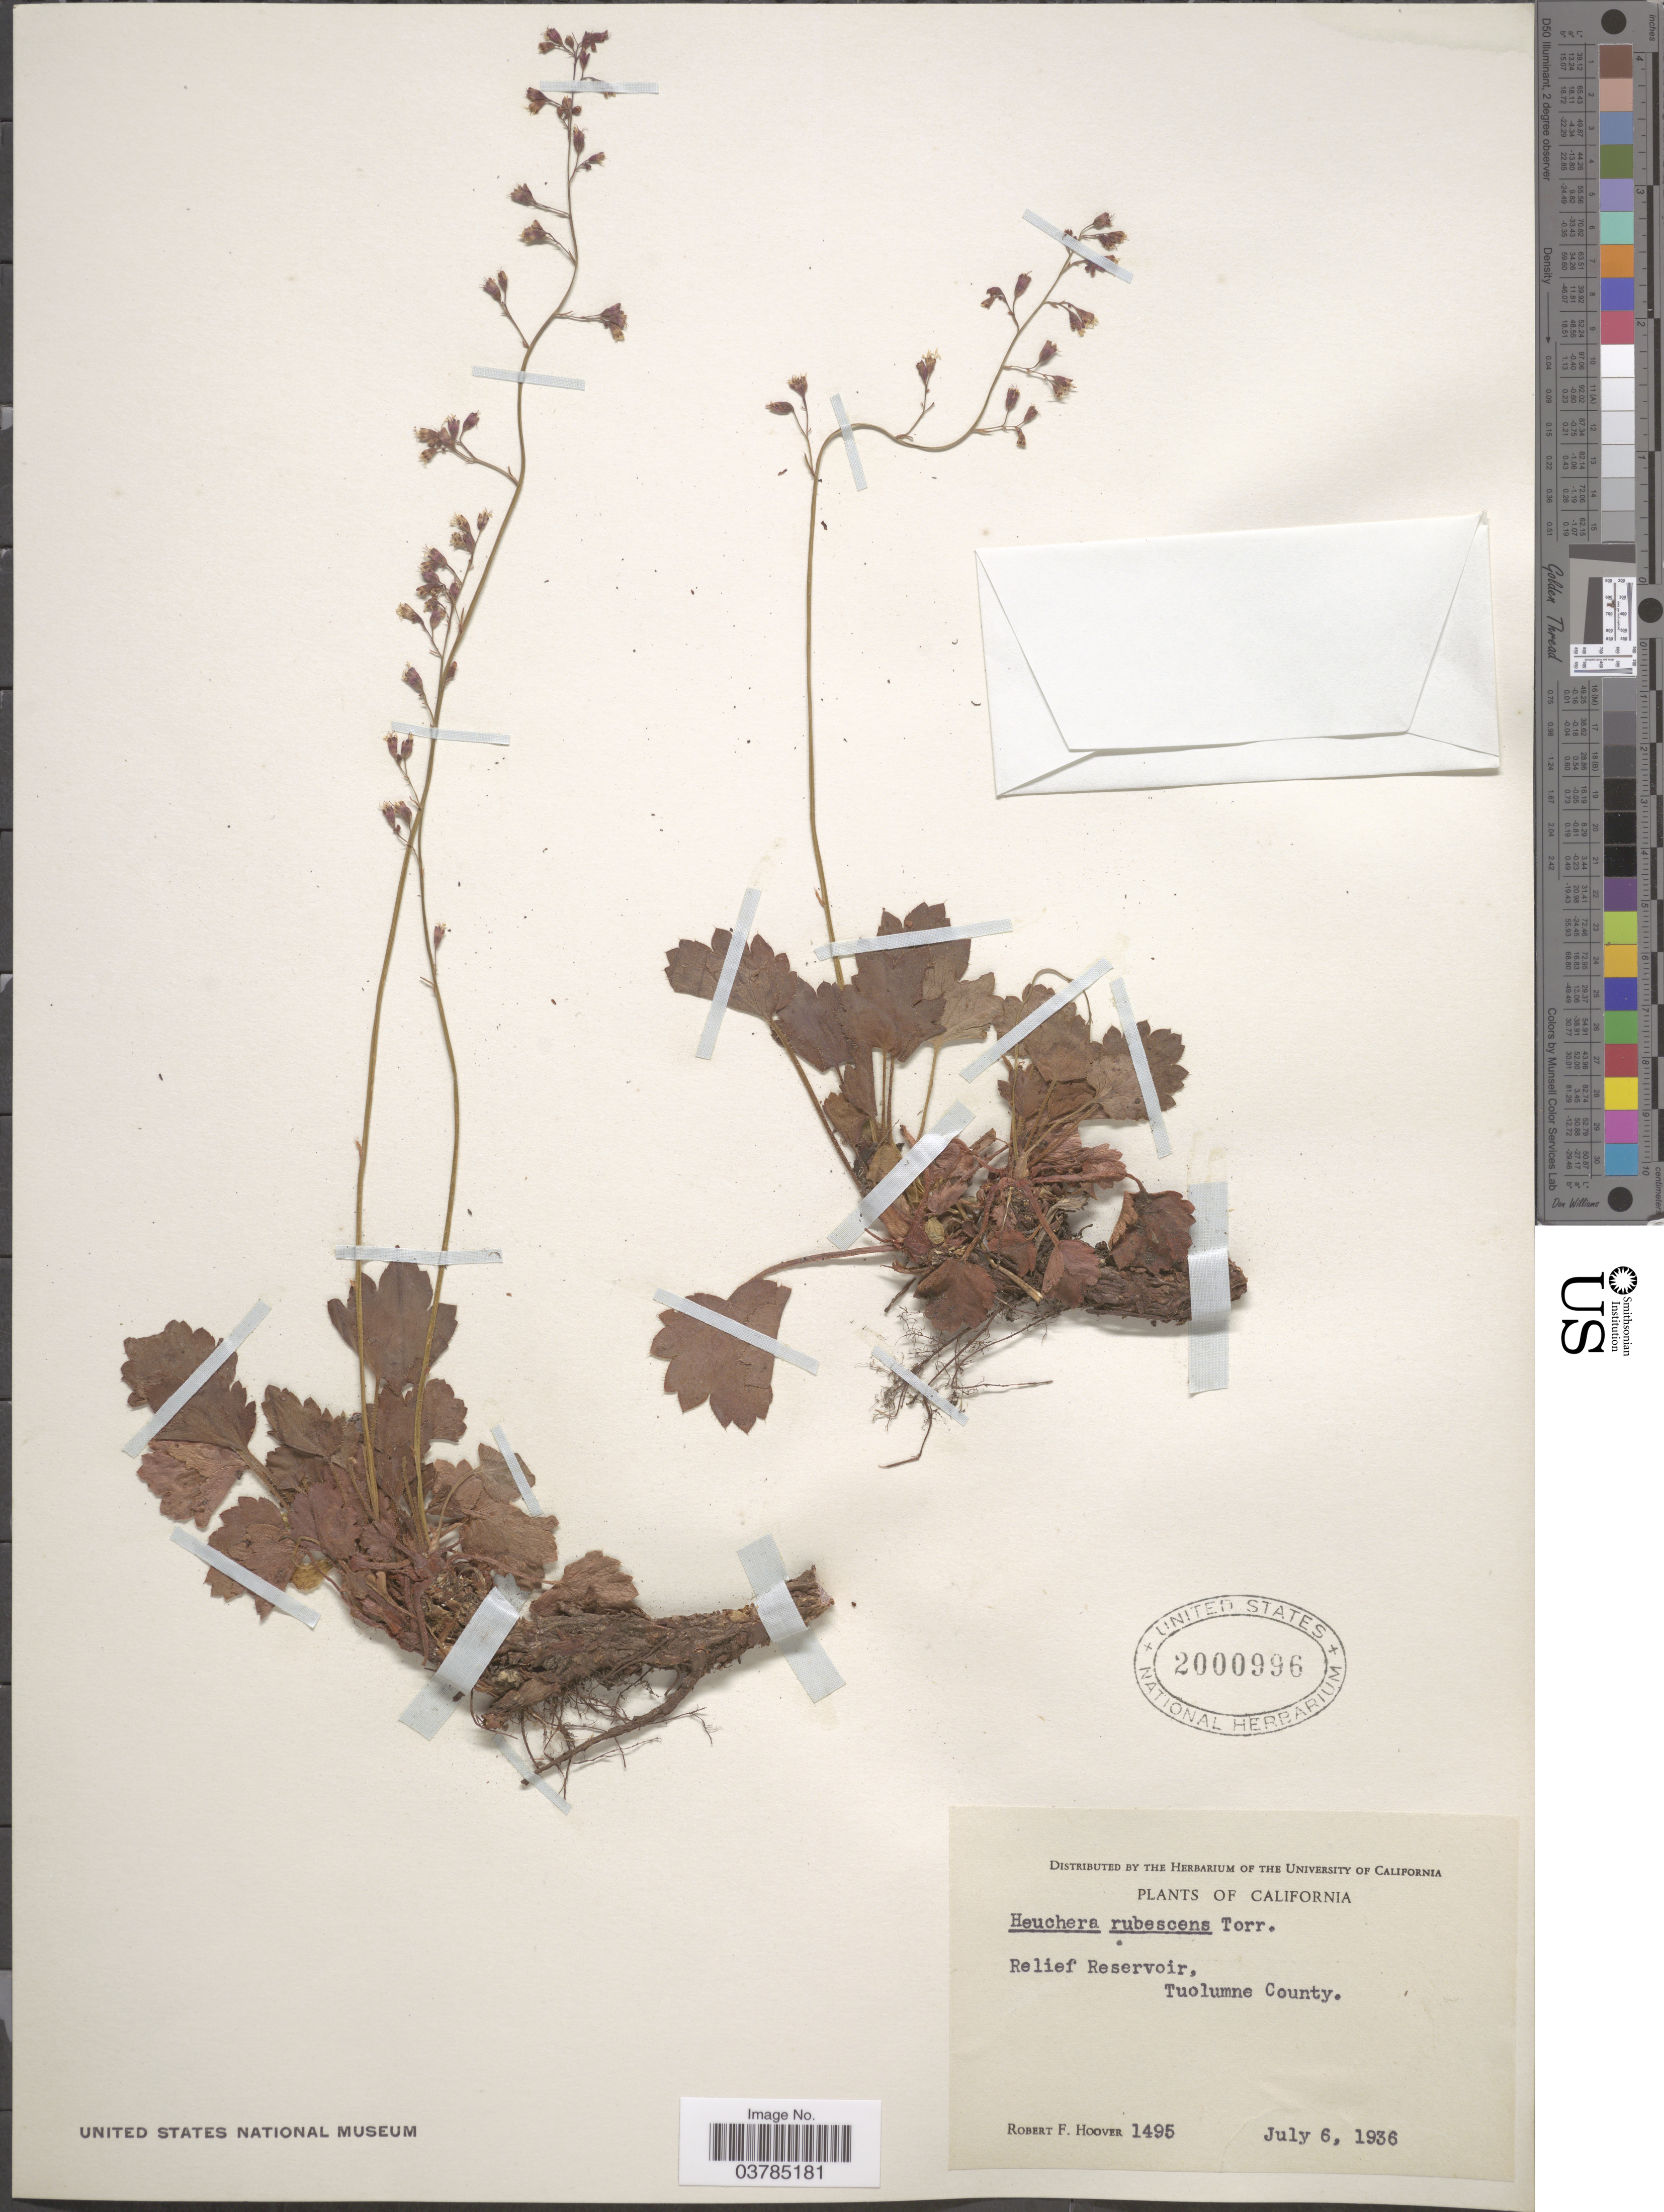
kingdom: Plantae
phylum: Tracheophyta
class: Magnoliopsida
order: Saxifragales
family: Saxifragaceae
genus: Heuchera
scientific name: Heuchera rubescens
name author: Torr.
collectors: R. F. Hoover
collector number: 1495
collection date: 1936-07-06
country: United States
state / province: California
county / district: Tuolumne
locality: Relief Reservoir, Tuolumne County.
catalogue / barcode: US 2000996